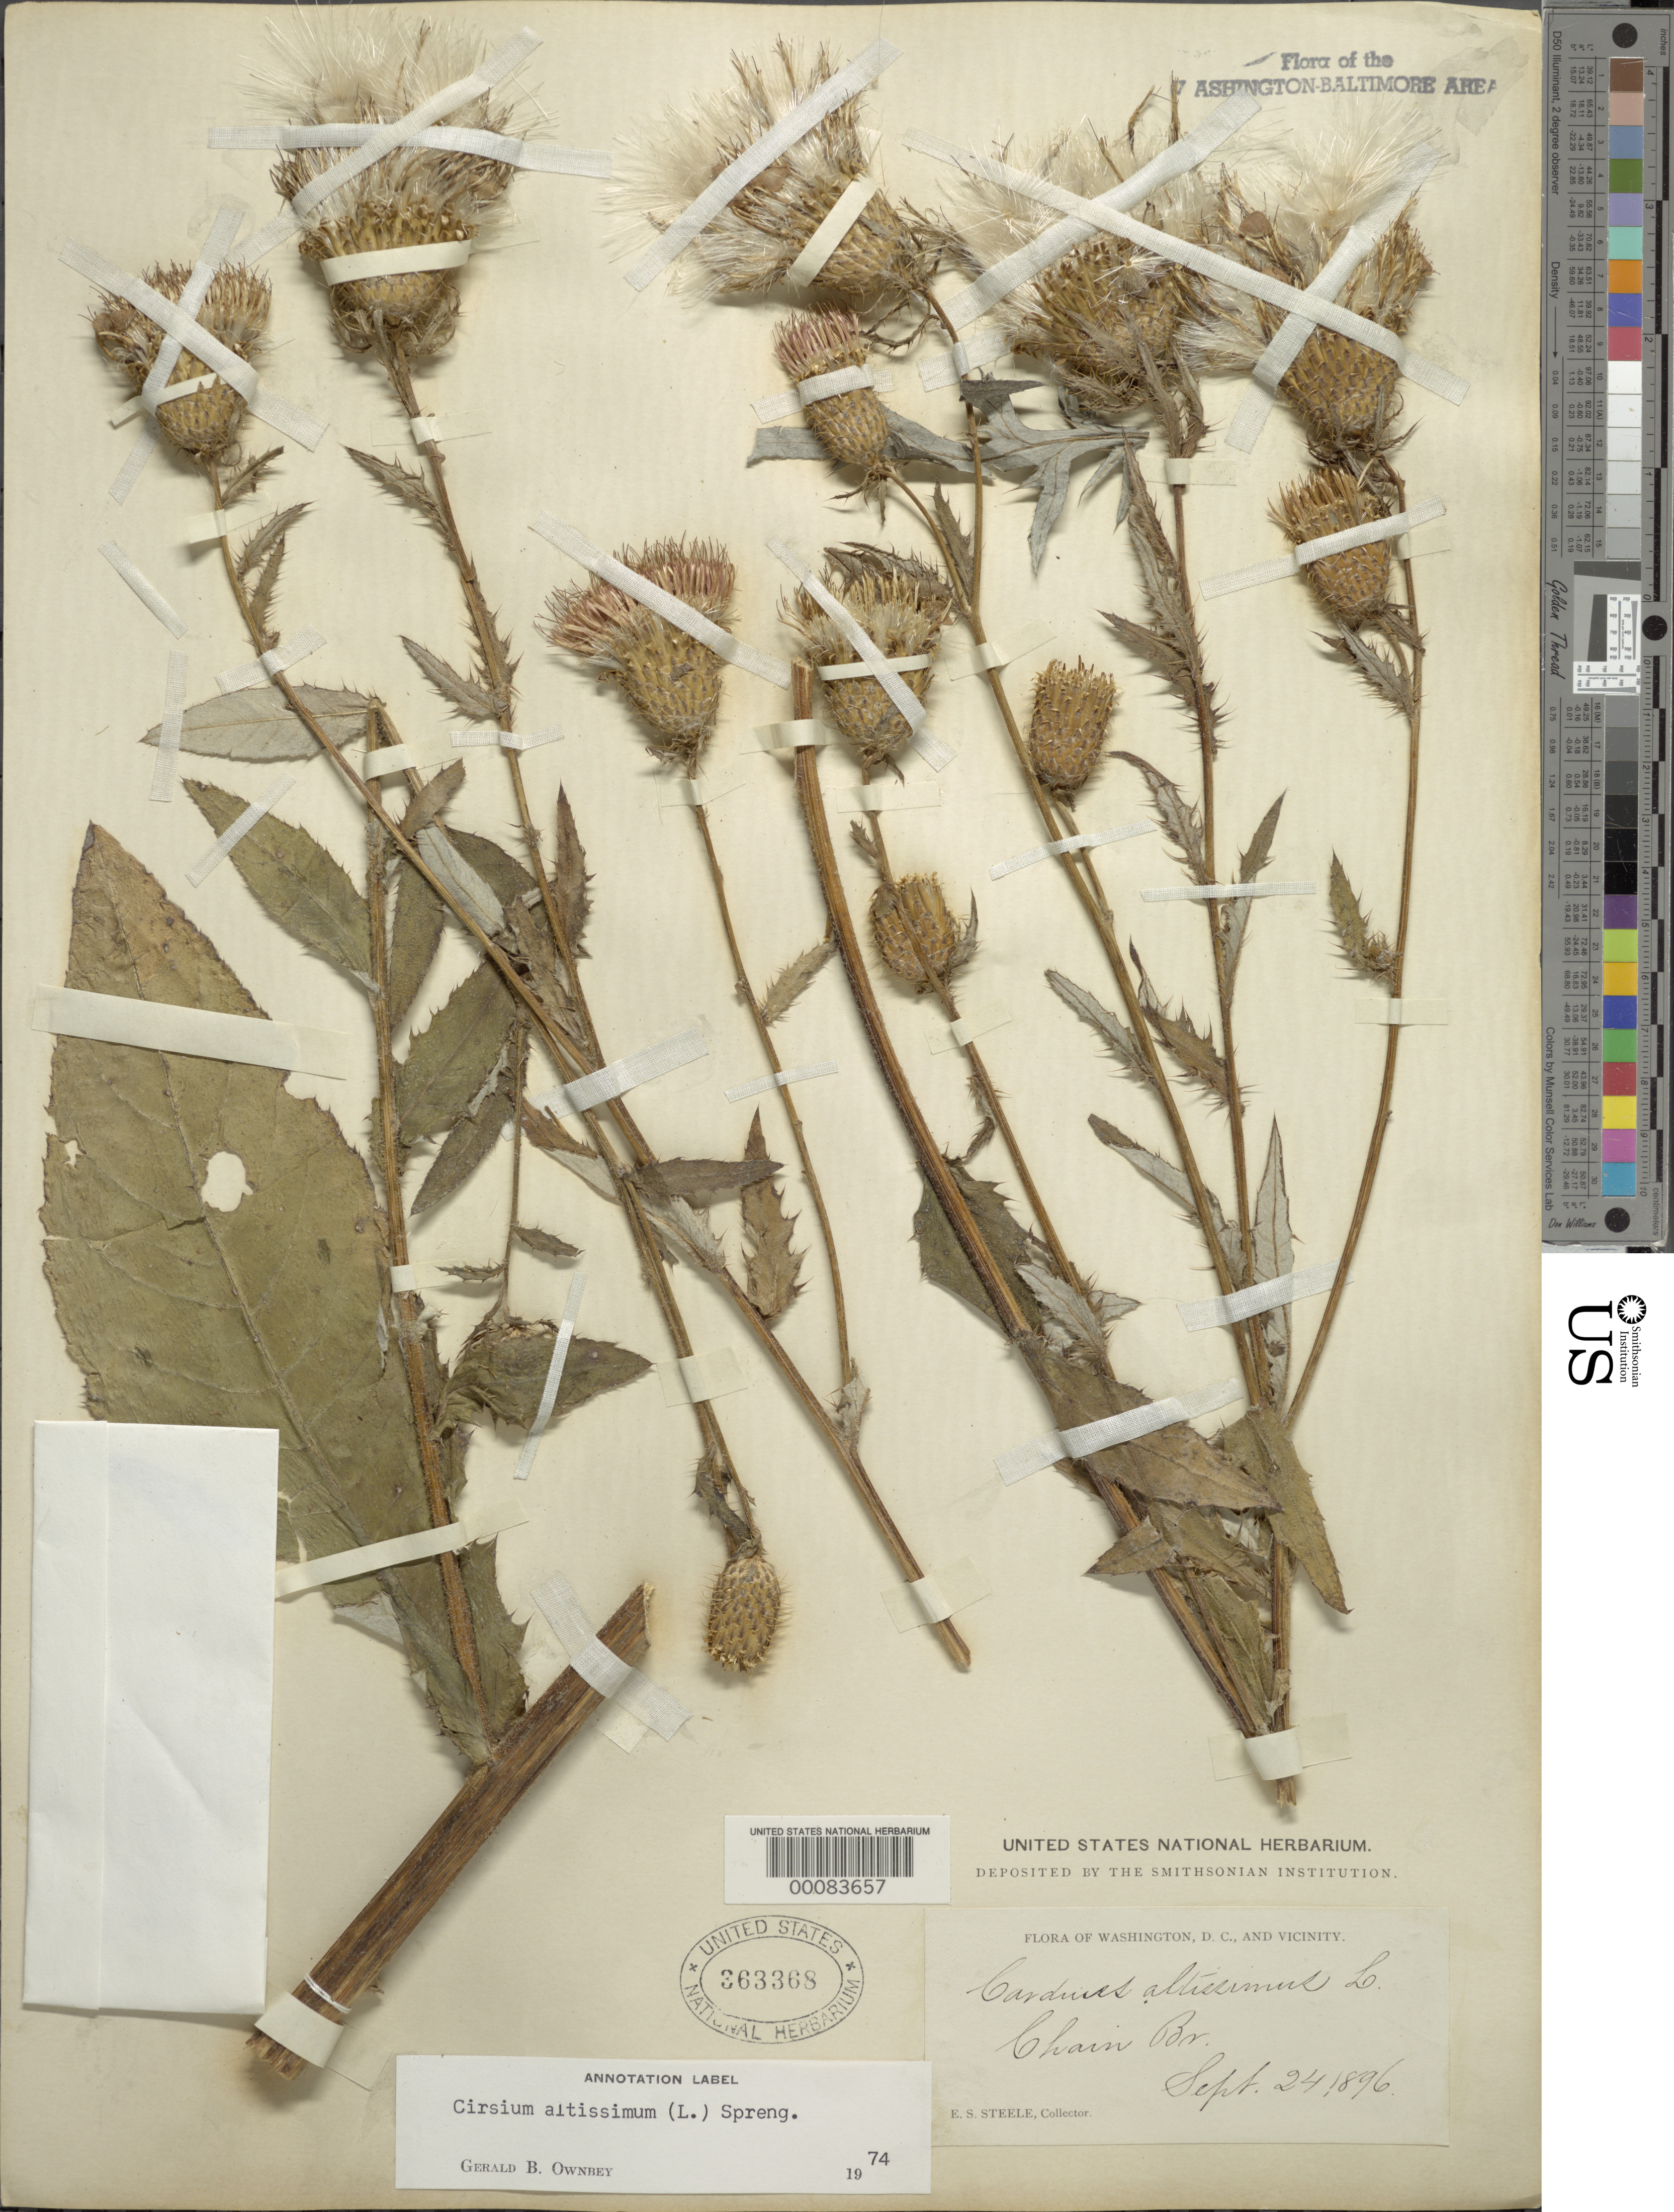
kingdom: Plantae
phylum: Tracheophyta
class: Magnoliopsida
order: Asterales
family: Asteraceae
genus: Cirsium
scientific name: Cirsium altissimum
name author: (L.) Hill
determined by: Ownbey, G. B.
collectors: E. Steele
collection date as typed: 24 Sep 1896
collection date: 1896-09-24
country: United States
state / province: District of Columbia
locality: Chain Bridge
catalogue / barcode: US 363368